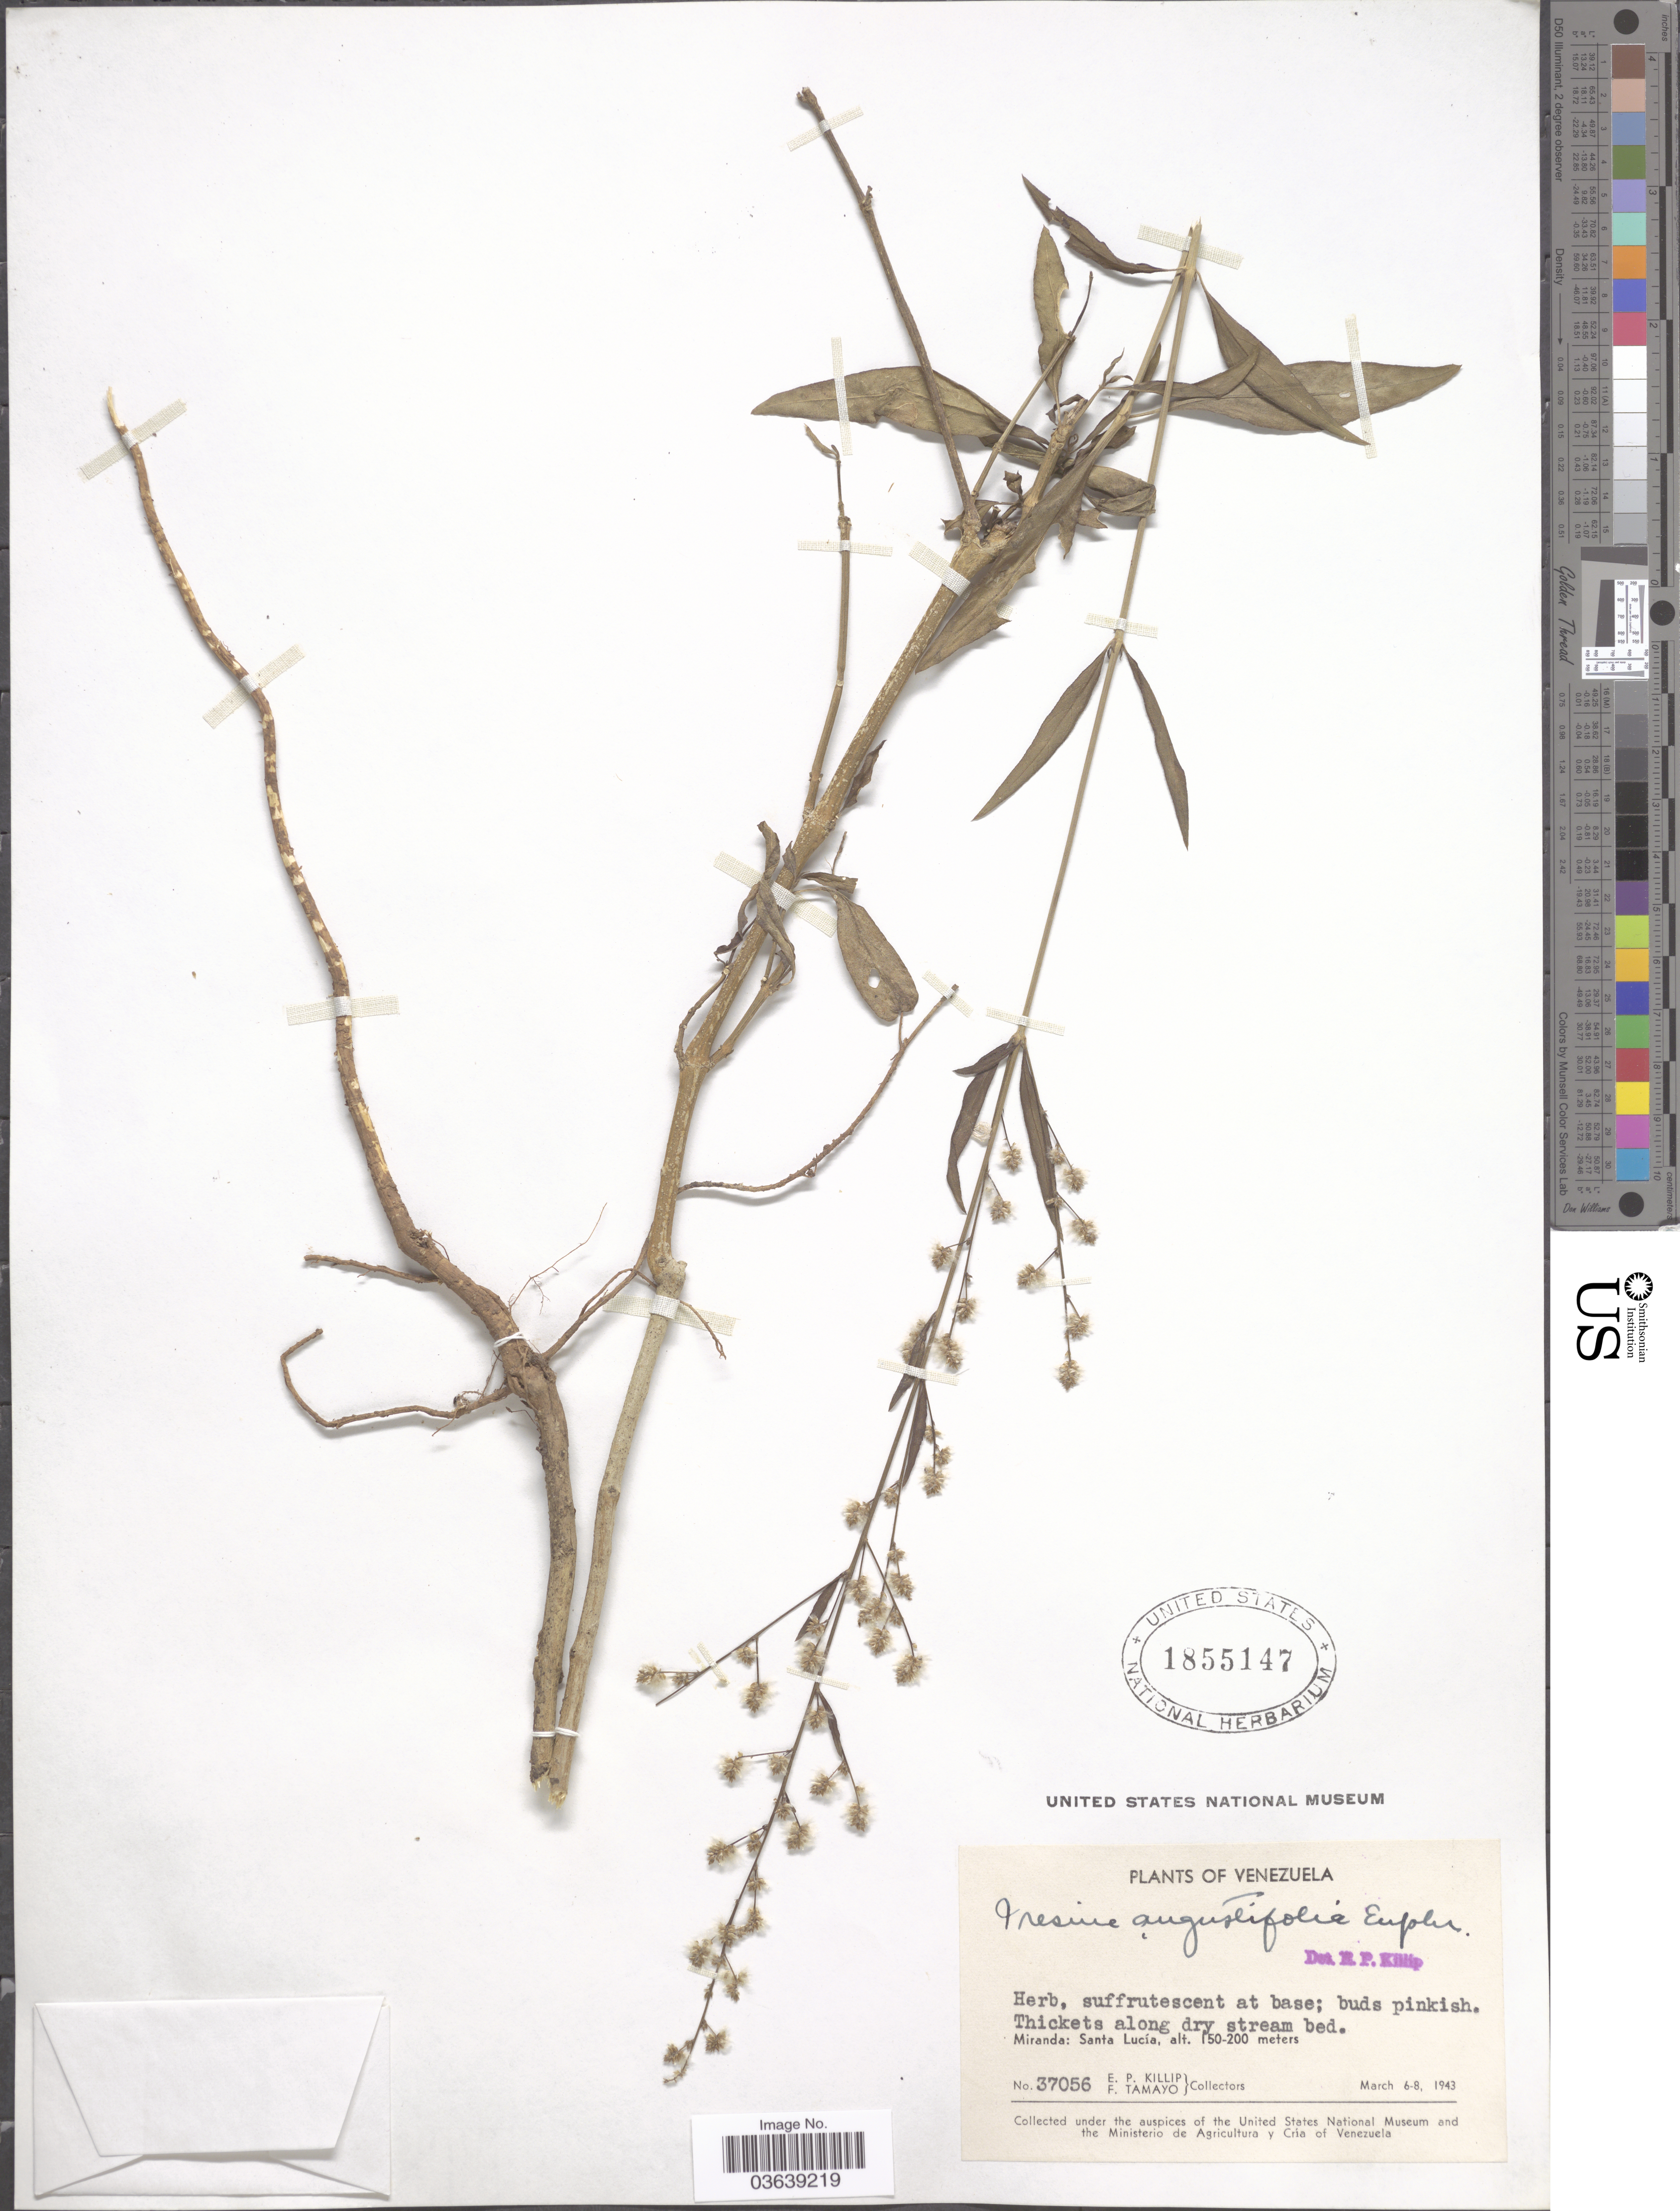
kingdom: Plantae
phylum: Tracheophyta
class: Magnoliopsida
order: Caryophyllales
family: Amaranthaceae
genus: Iresine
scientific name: Iresine angustifolia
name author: Euphrasén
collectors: E. P. Killip & F. Tamayo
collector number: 37056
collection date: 1943-03-06/1943-03-08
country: Venezuela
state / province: Miranda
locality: Santa Lucía.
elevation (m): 150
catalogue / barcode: US 1855147